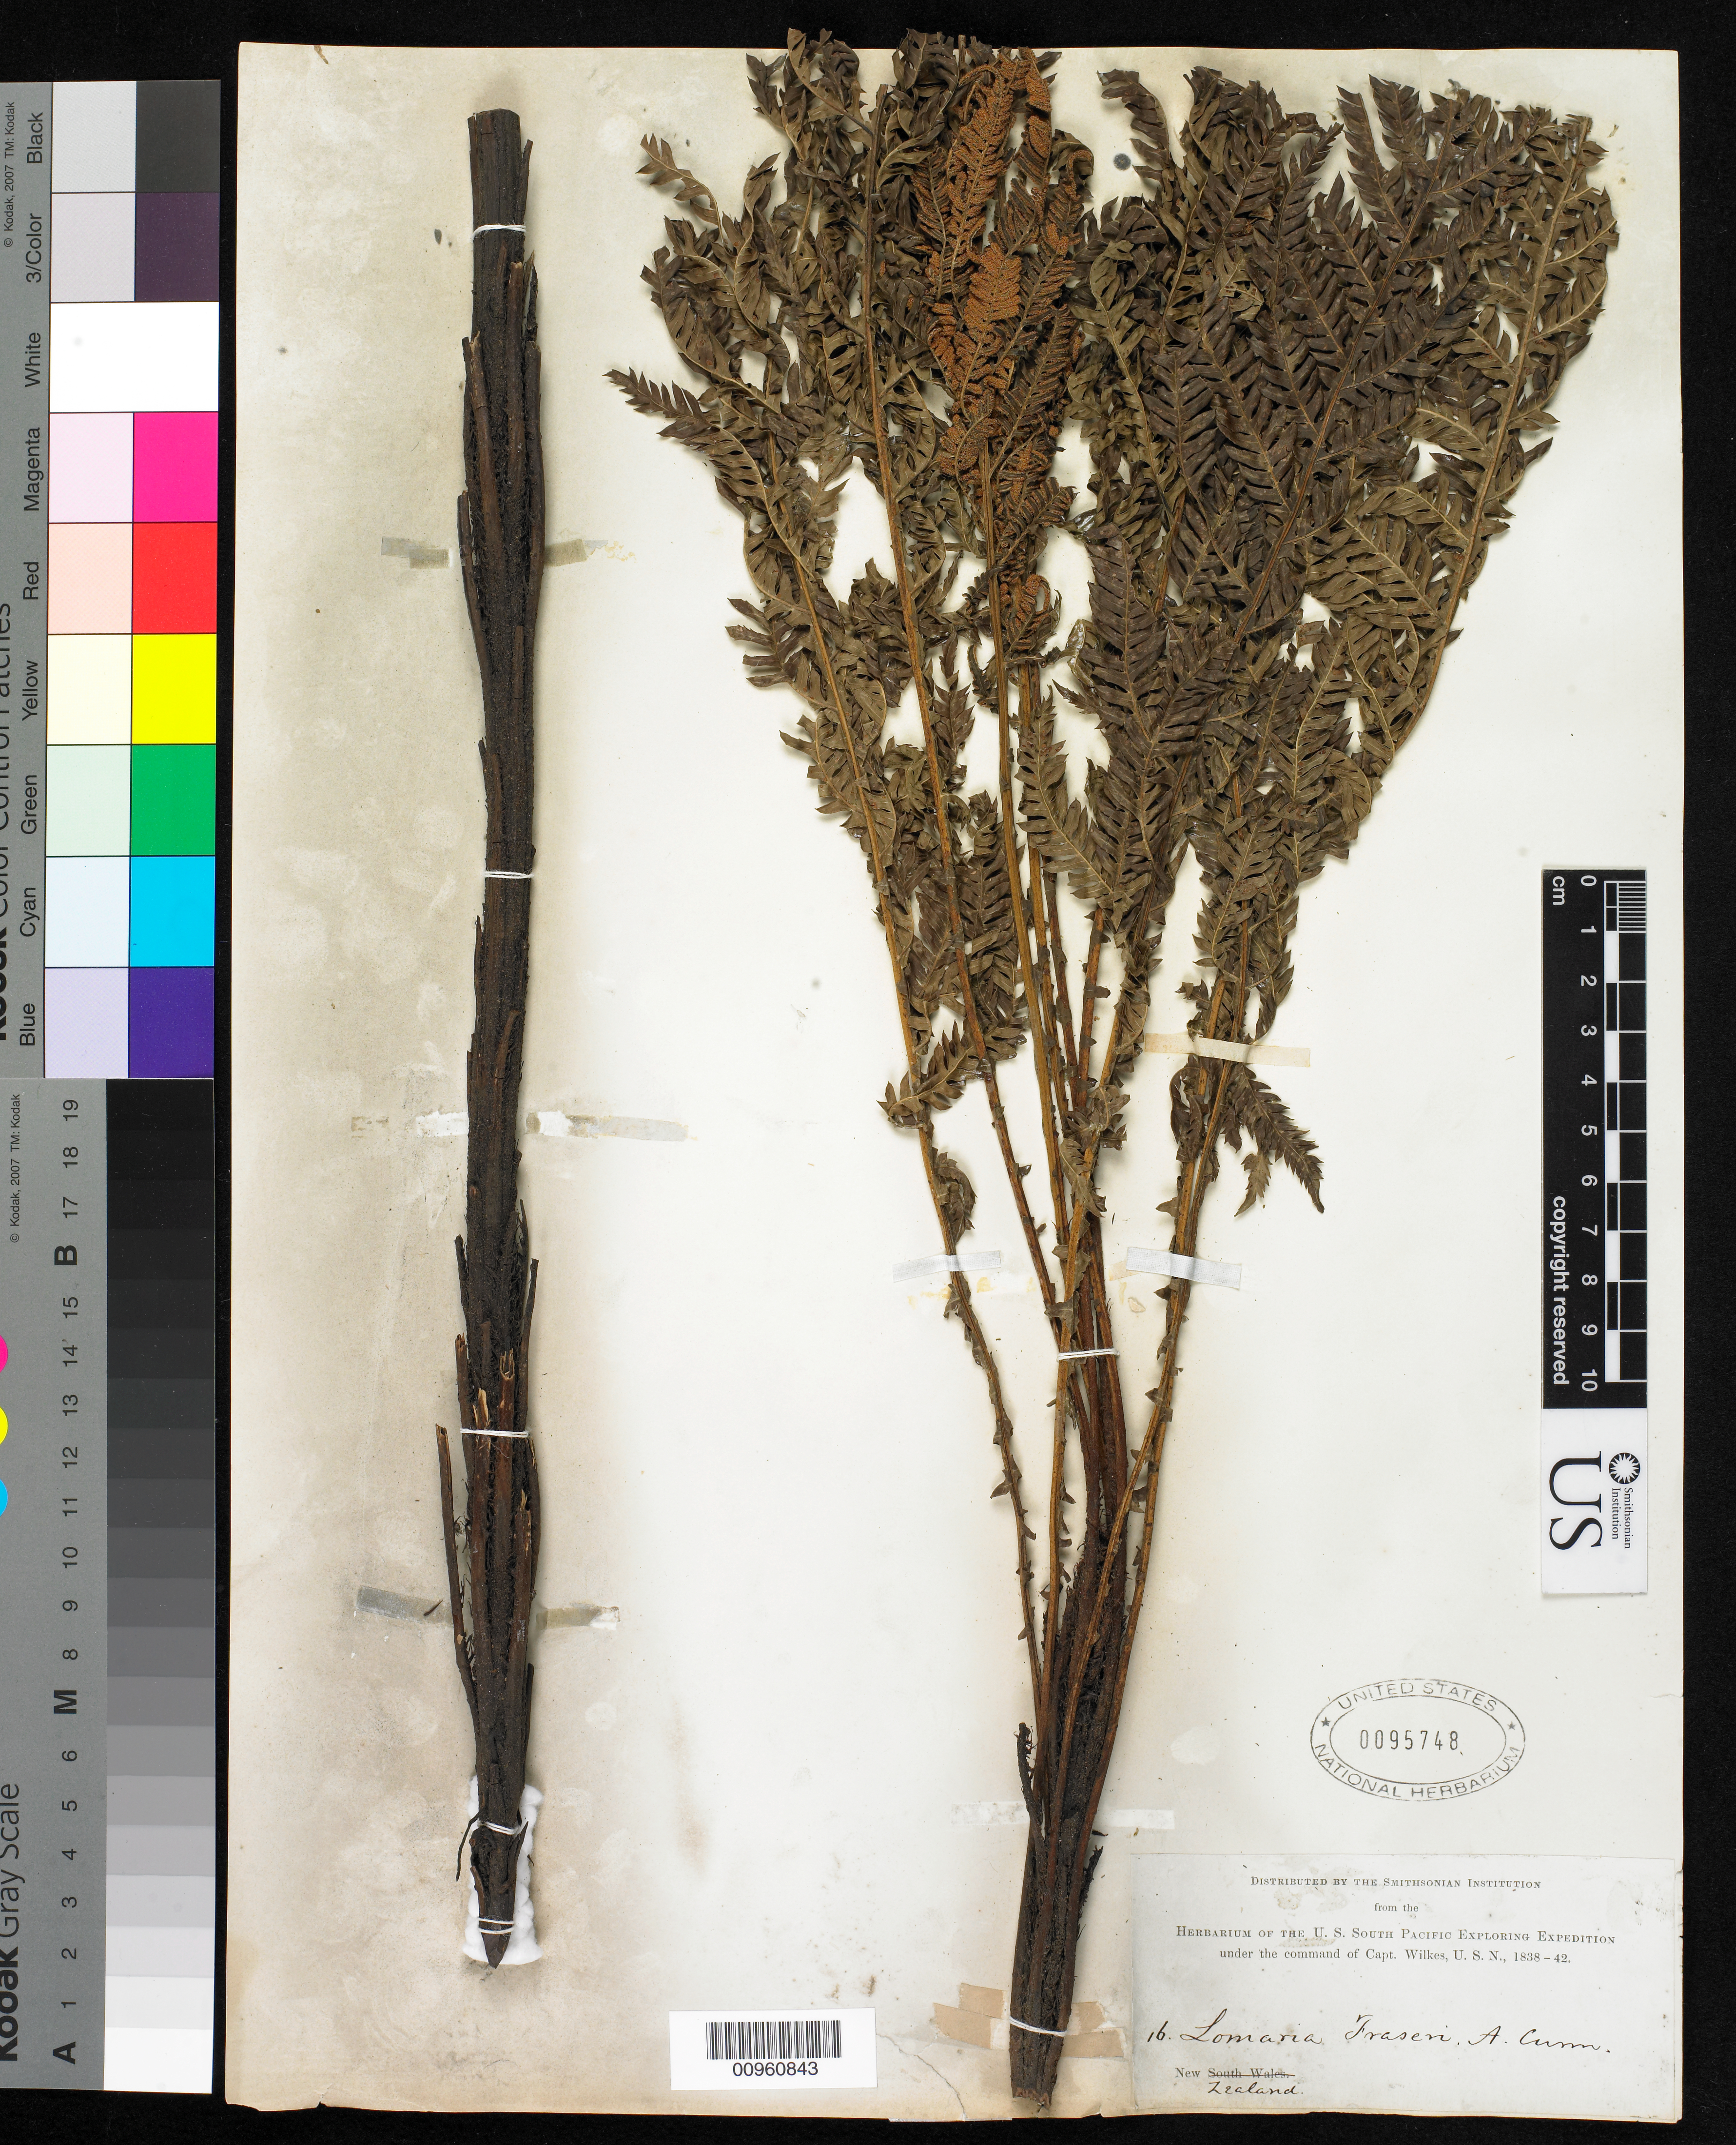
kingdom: Plantae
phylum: Tracheophyta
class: Polypodiopsida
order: Polypodiales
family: Blechnaceae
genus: Blechnum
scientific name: Blechnum fraseri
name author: (A. Cunn.) Luerss.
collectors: Wilkes Explor. Exped.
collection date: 1838/1842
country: New Zealand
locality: New Zealand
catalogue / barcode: US 95748